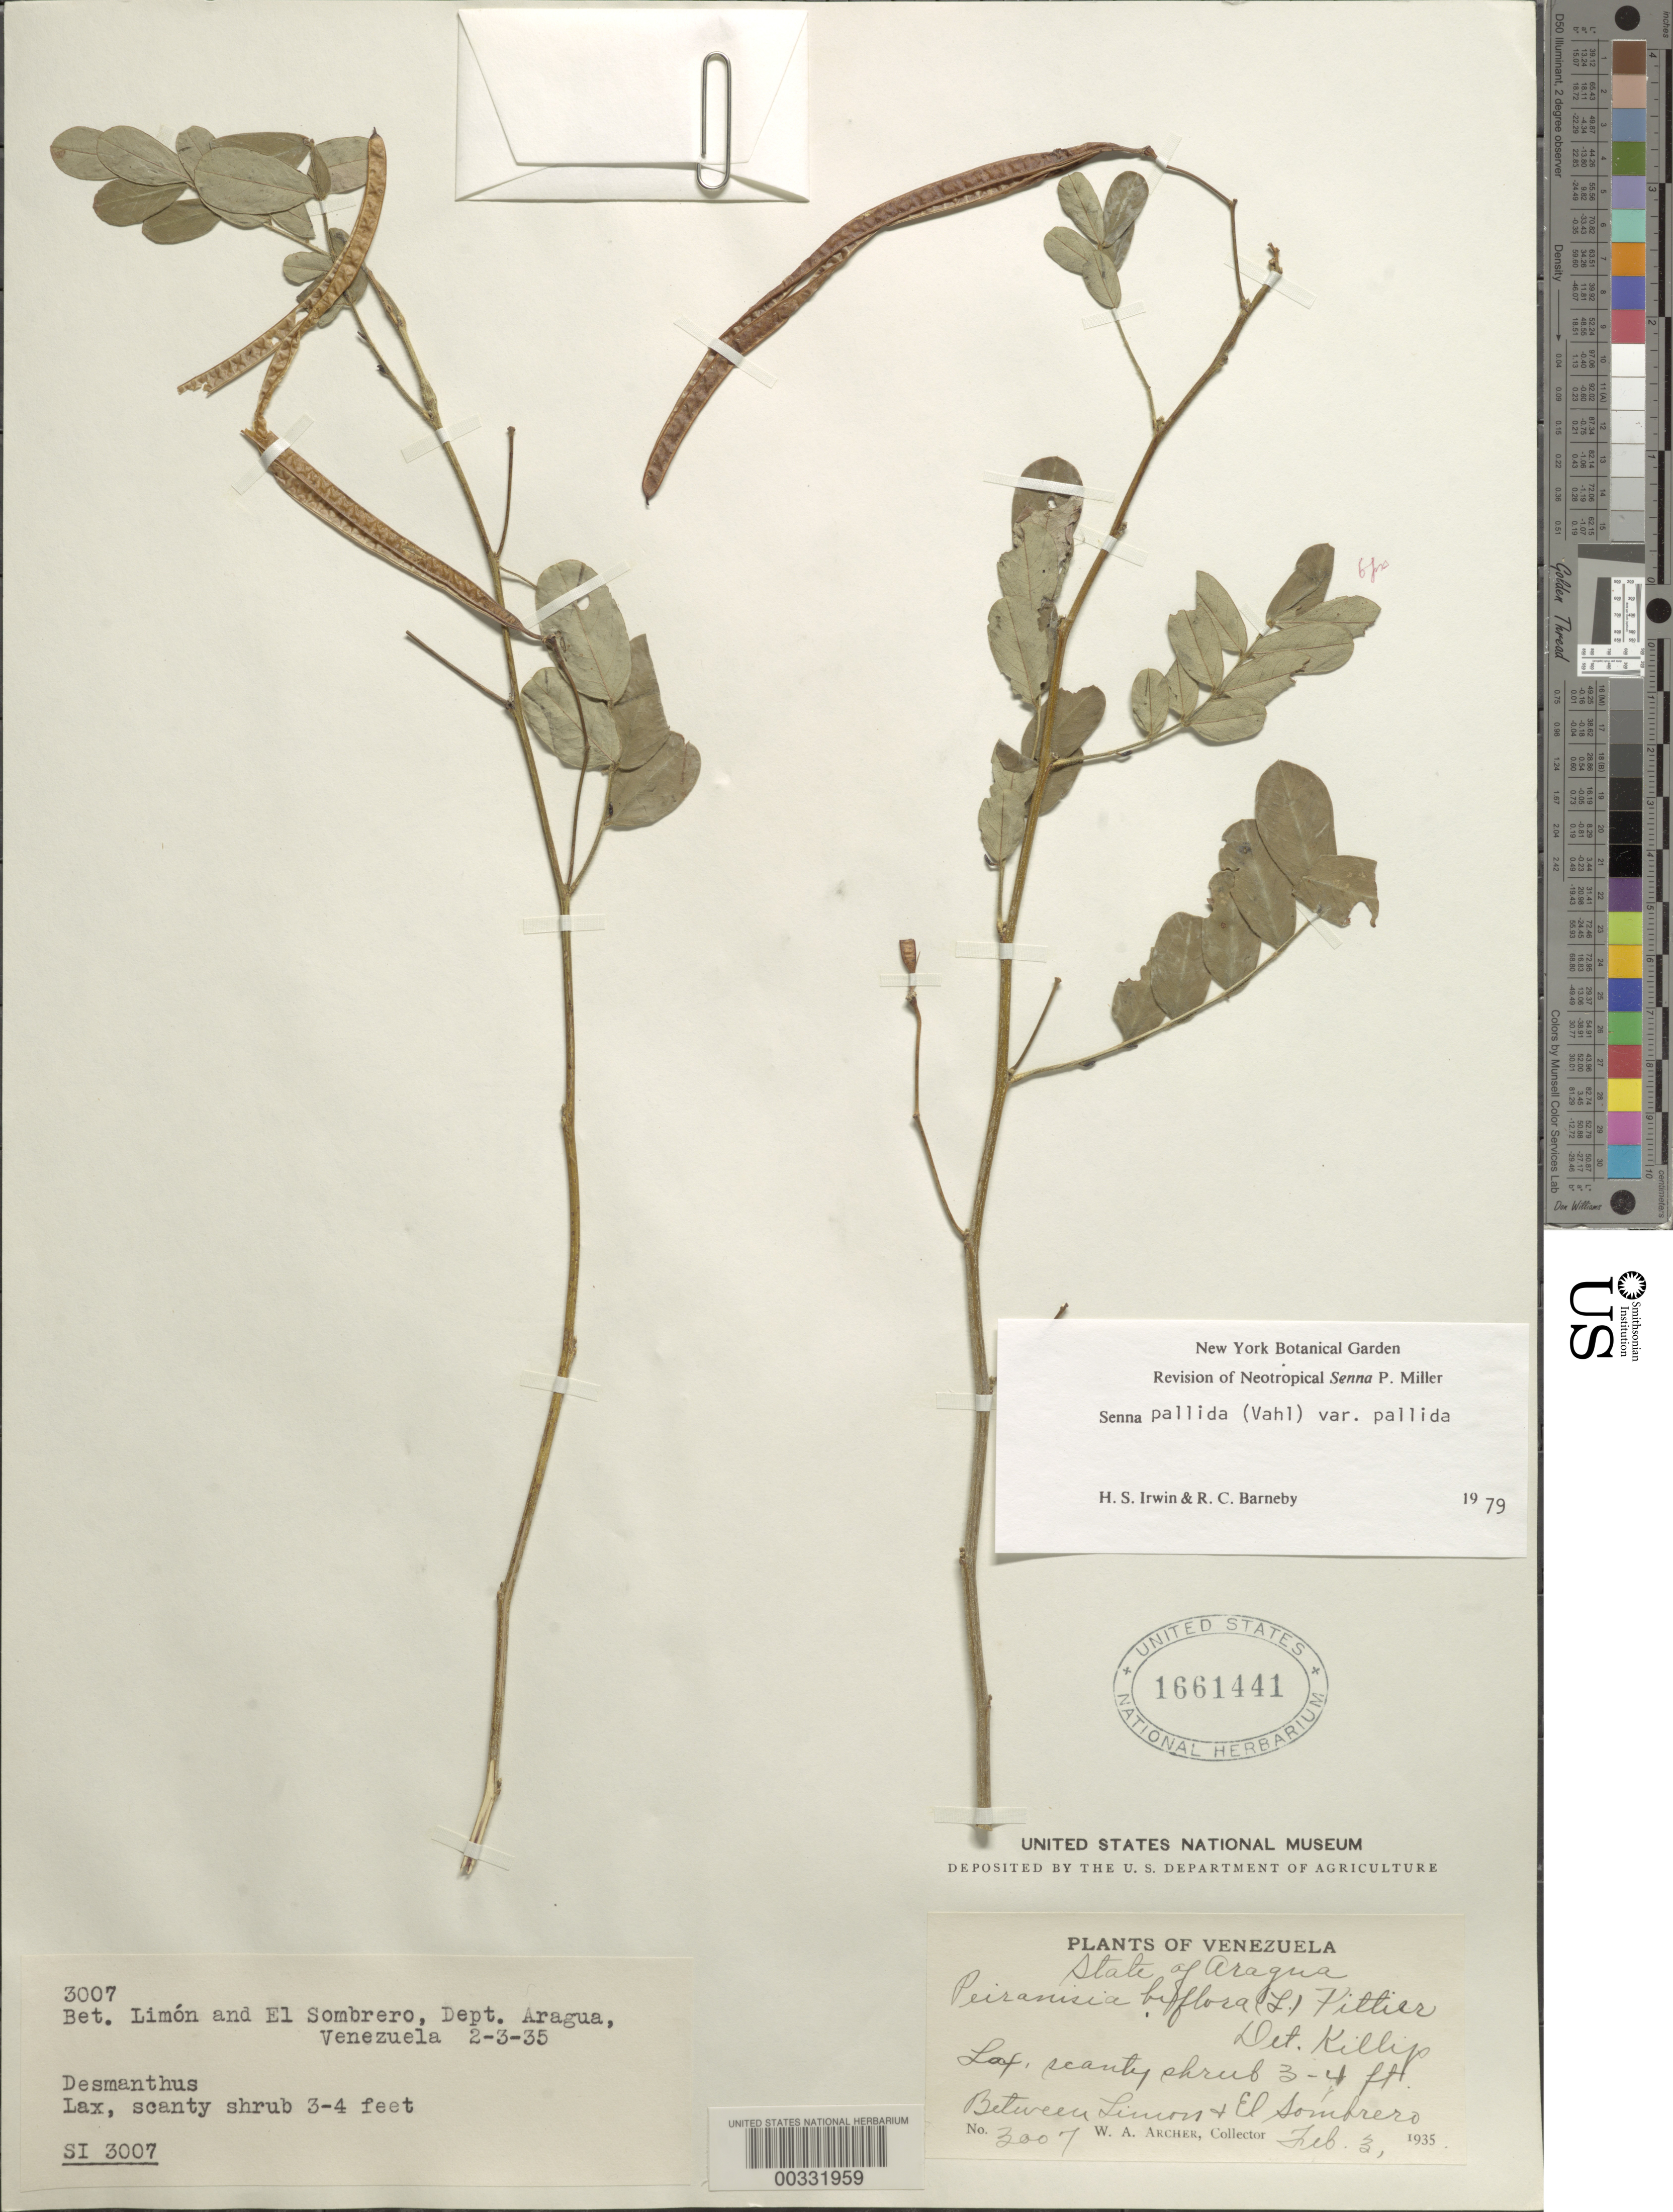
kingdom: Plantae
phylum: Tracheophyta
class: Magnoliopsida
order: Fabales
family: Fabaceae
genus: Senna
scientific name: Senna pallida var. pallida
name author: (Vahl) H.S. Irwin & Barneby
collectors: W. A. Archer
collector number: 3007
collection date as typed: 03 Feb 1935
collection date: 1935-02-03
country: Venezuela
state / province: Aragua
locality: Between limon and el sombrero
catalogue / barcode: US 1661441